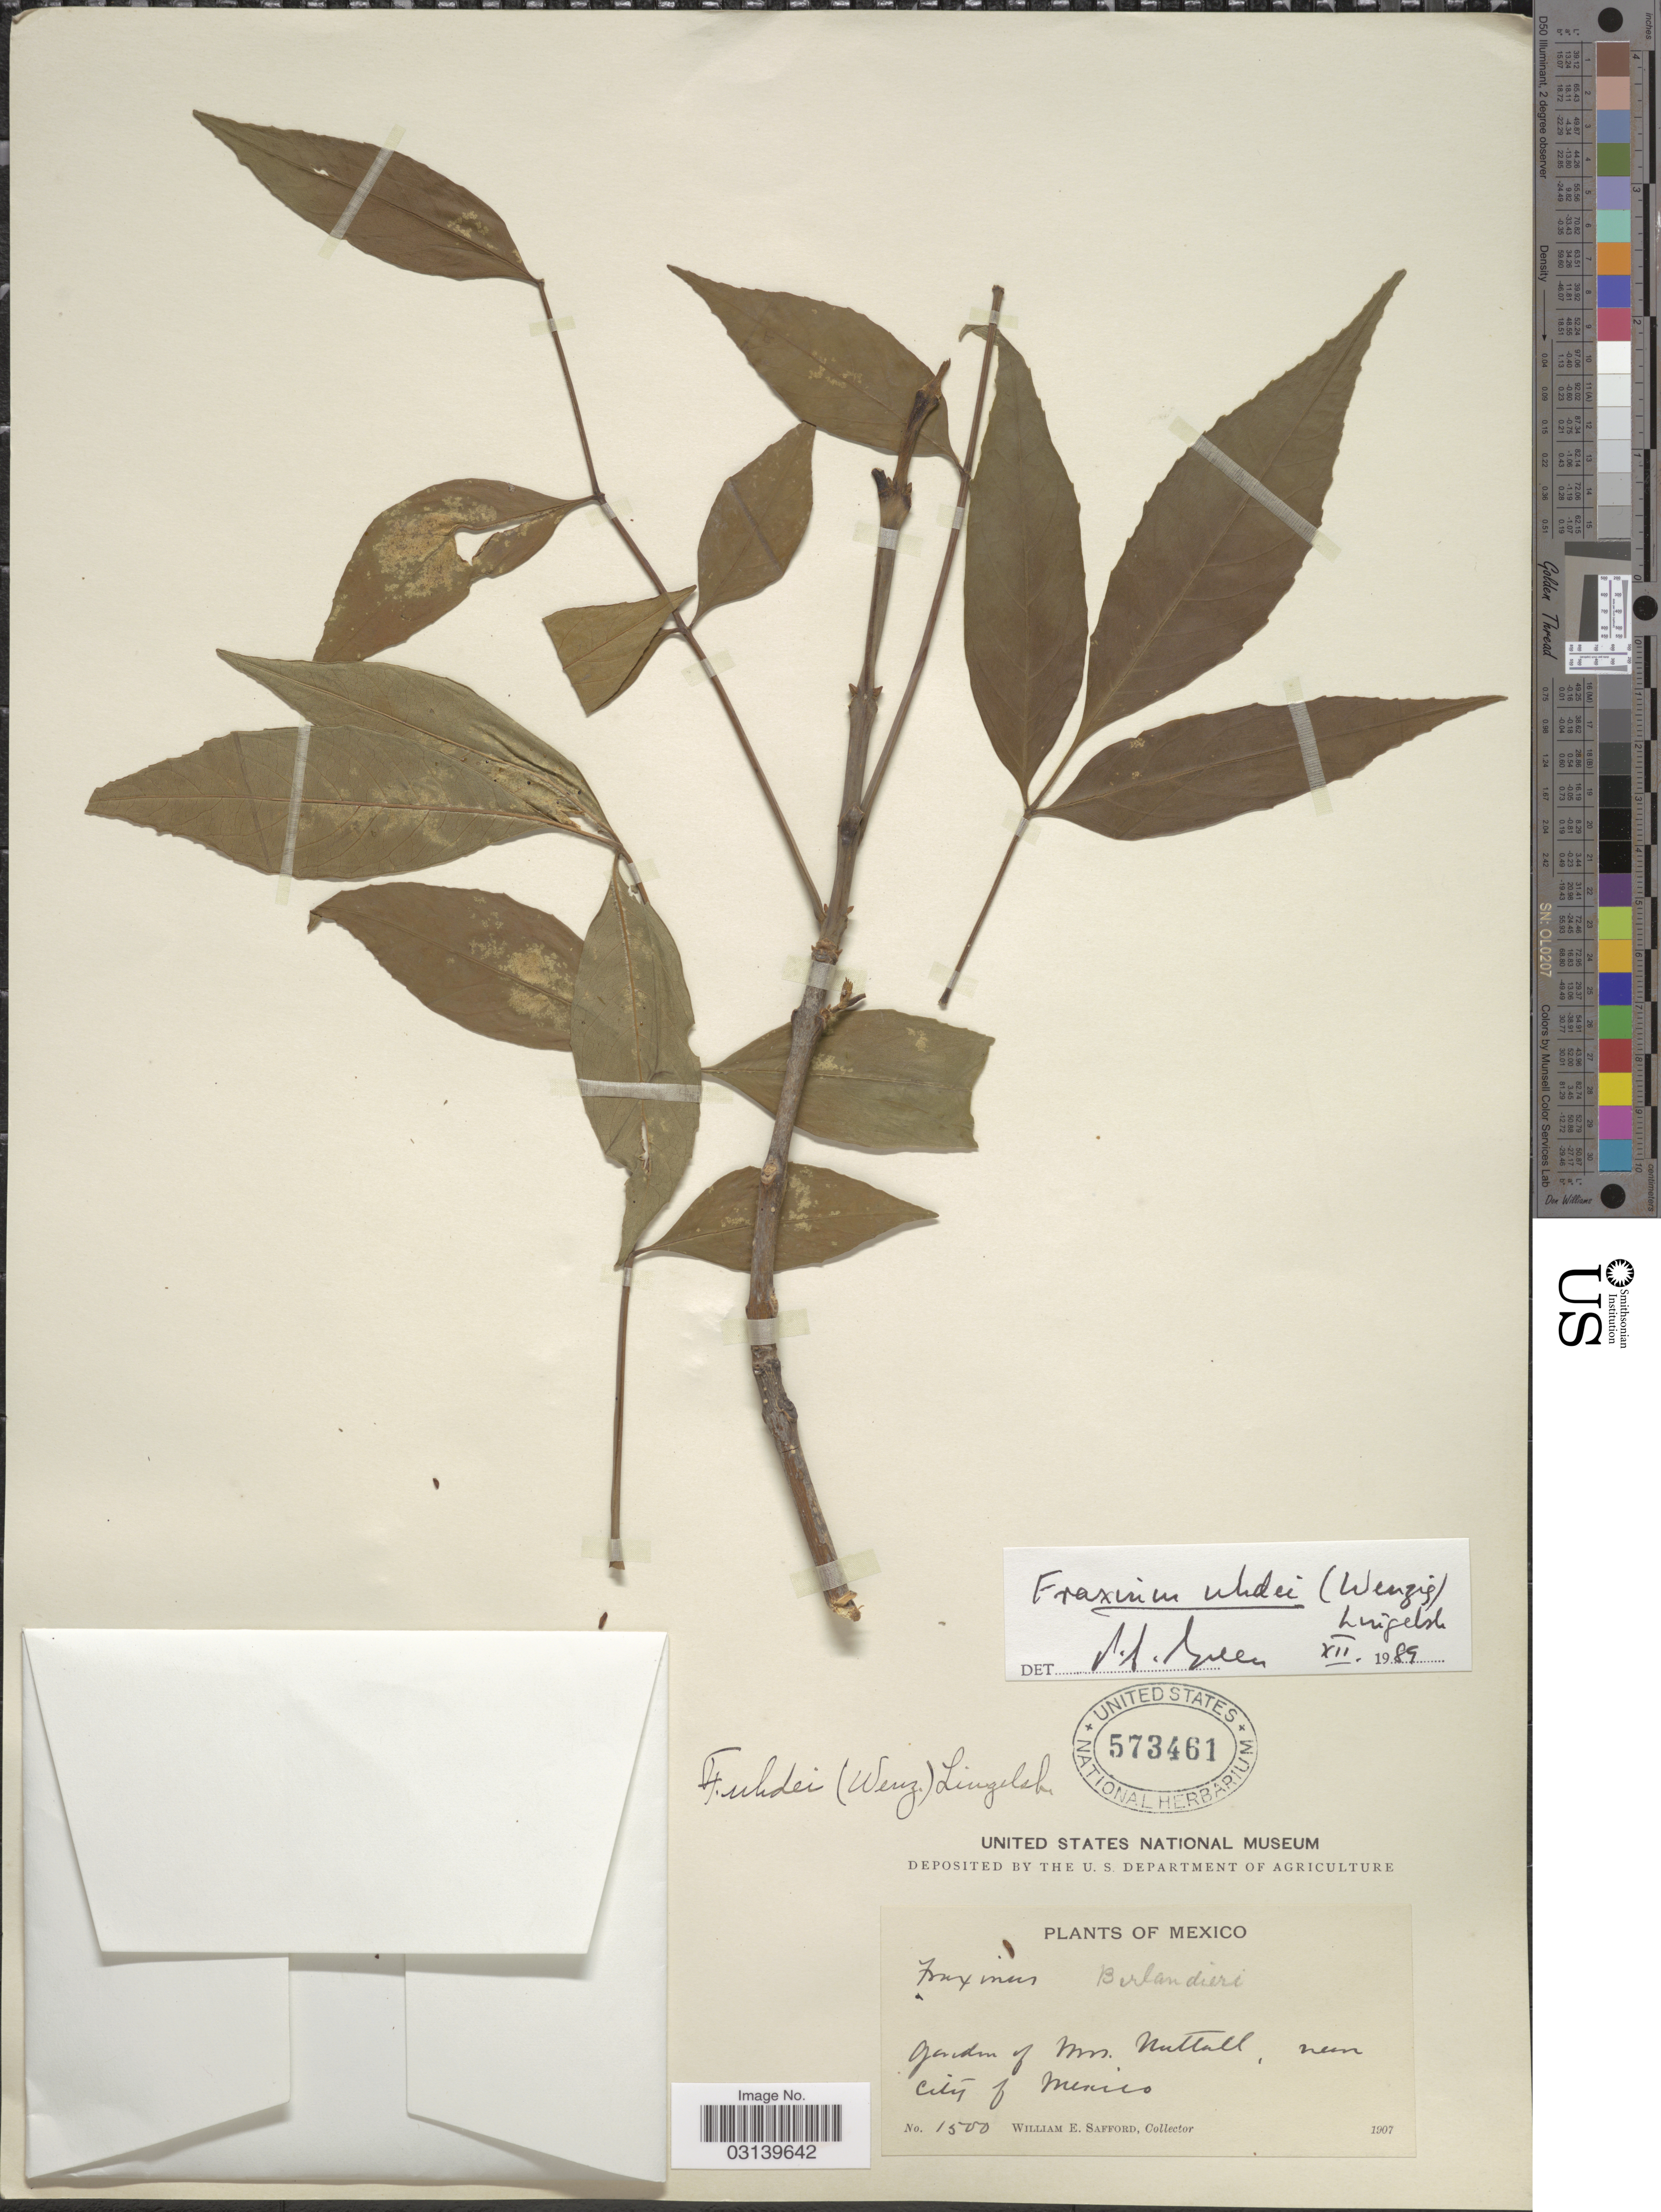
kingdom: Plantae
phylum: Tracheophyta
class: Magnoliopsida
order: Lamiales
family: Oleaceae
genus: Fraxinus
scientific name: Fraxinus uhdei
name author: (Wenz.) Lingelsh.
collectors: W. E. Safford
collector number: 1500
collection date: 1907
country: Mexico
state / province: México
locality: Garden of Mrs. Nutall, near city of Mexico.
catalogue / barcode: US 573461